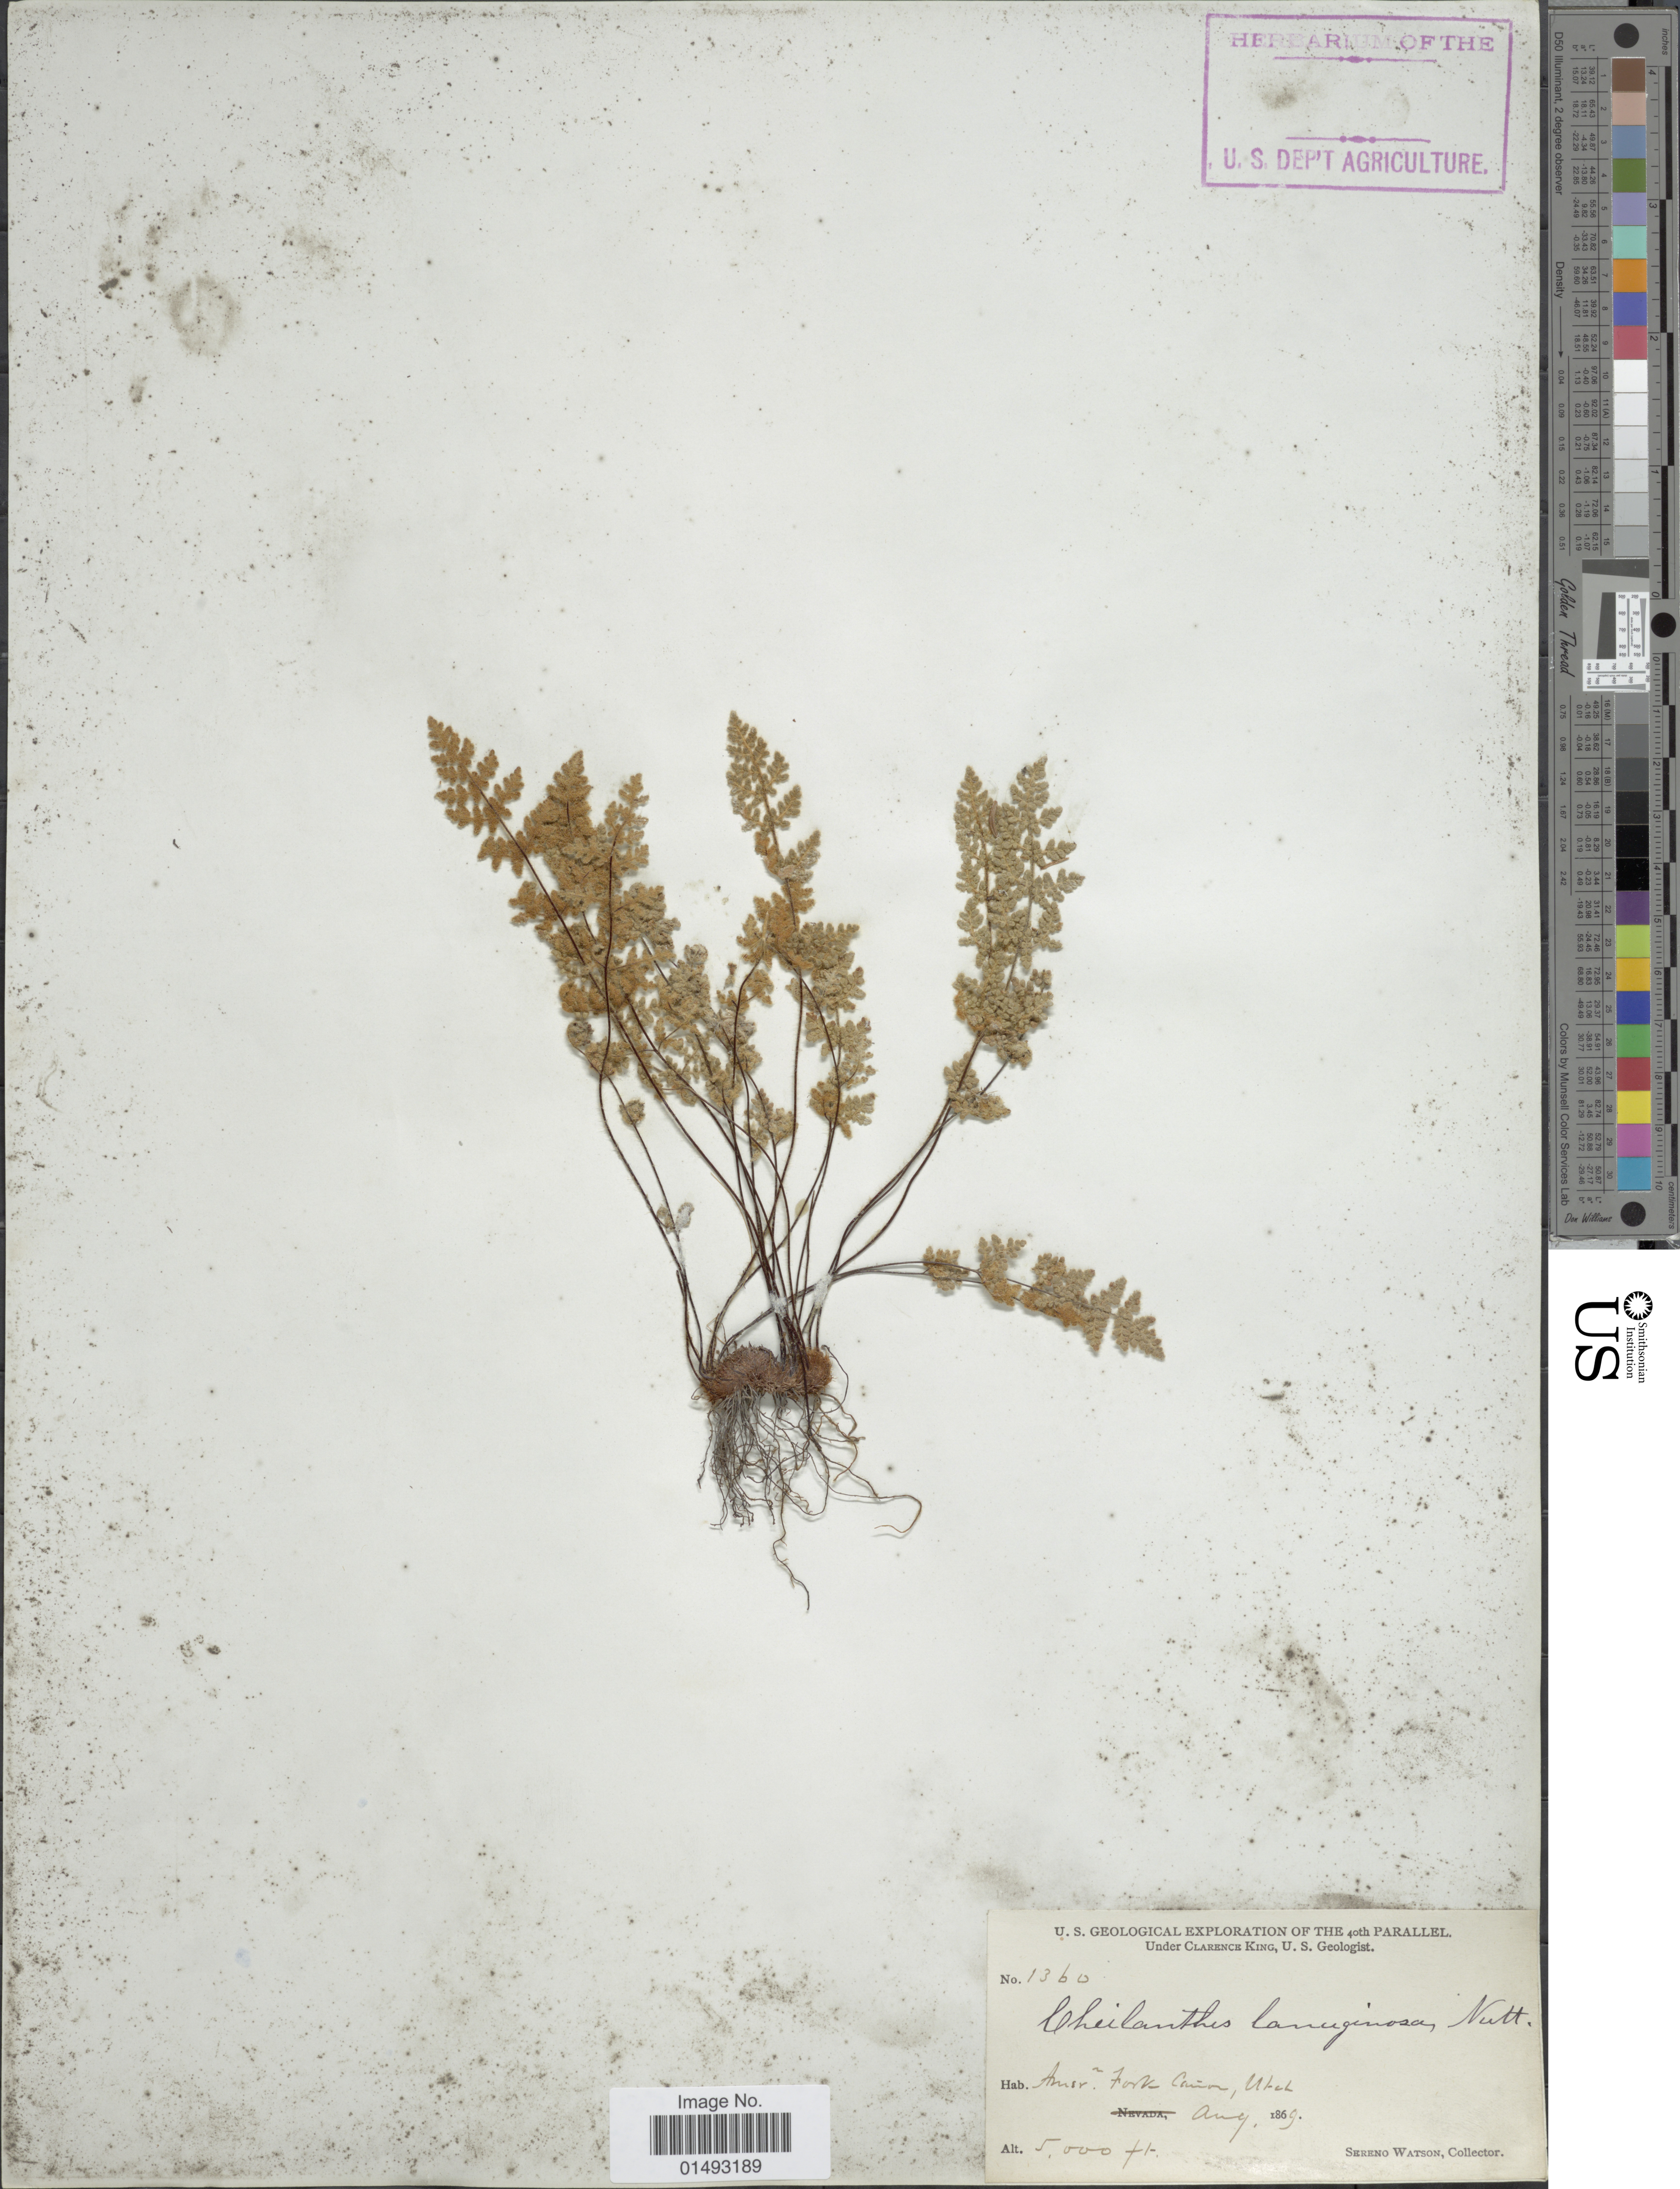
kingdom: Plantae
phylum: Tracheophyta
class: Polypodiopsida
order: Polypodiales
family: Pteridaceae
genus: Myriopteris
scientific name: Myriopteris gracilis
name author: Fée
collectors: S. Watson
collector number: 1360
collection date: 1869-08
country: United States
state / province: Utah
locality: Amer. Fork Cañon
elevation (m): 1524